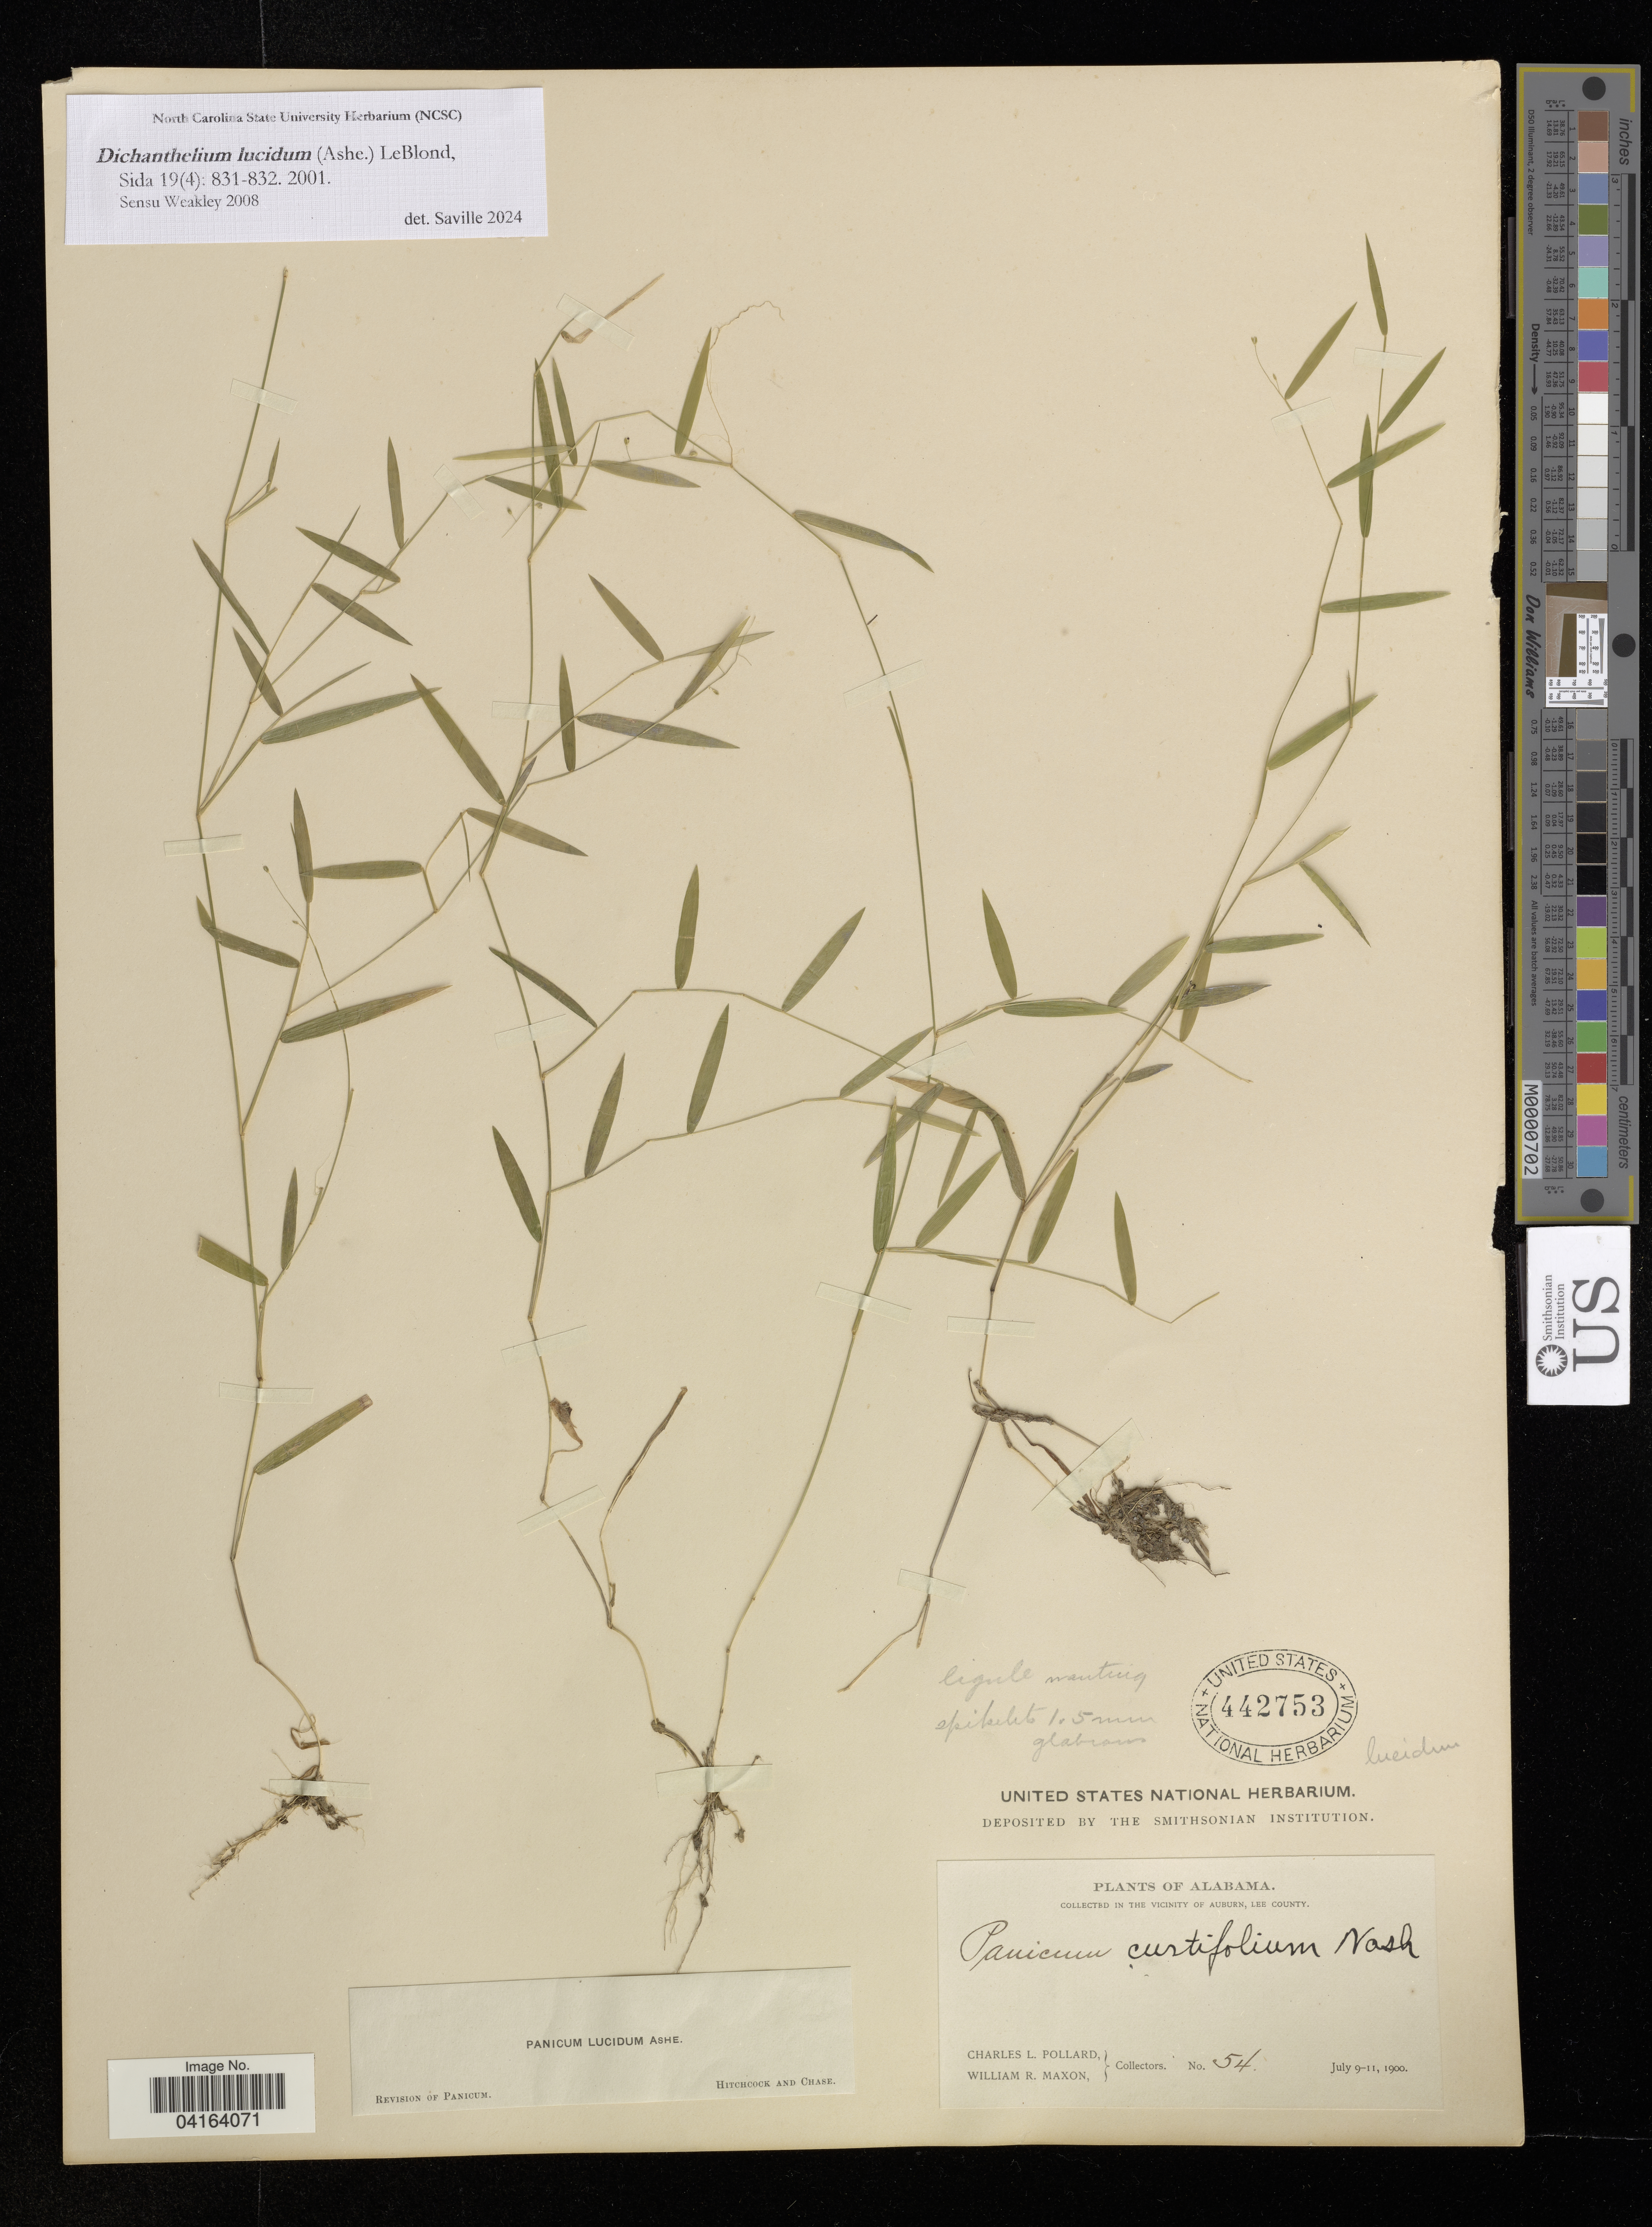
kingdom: Plantae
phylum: Tracheophyta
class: Liliopsida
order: Poales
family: Poaceae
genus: Dichanthelium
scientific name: Dichanthelium lucidum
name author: (Ashe) LeBlond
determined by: Saville, A. C., (NCSC), North Carolina State University (UNITED STATES)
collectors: C. L. Pollard & W. R. Maxon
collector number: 54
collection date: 1900-07-09/1900-07-11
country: United States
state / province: Alabama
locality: Collected in the vicinity of Auburn, Lee County.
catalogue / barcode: US 442753